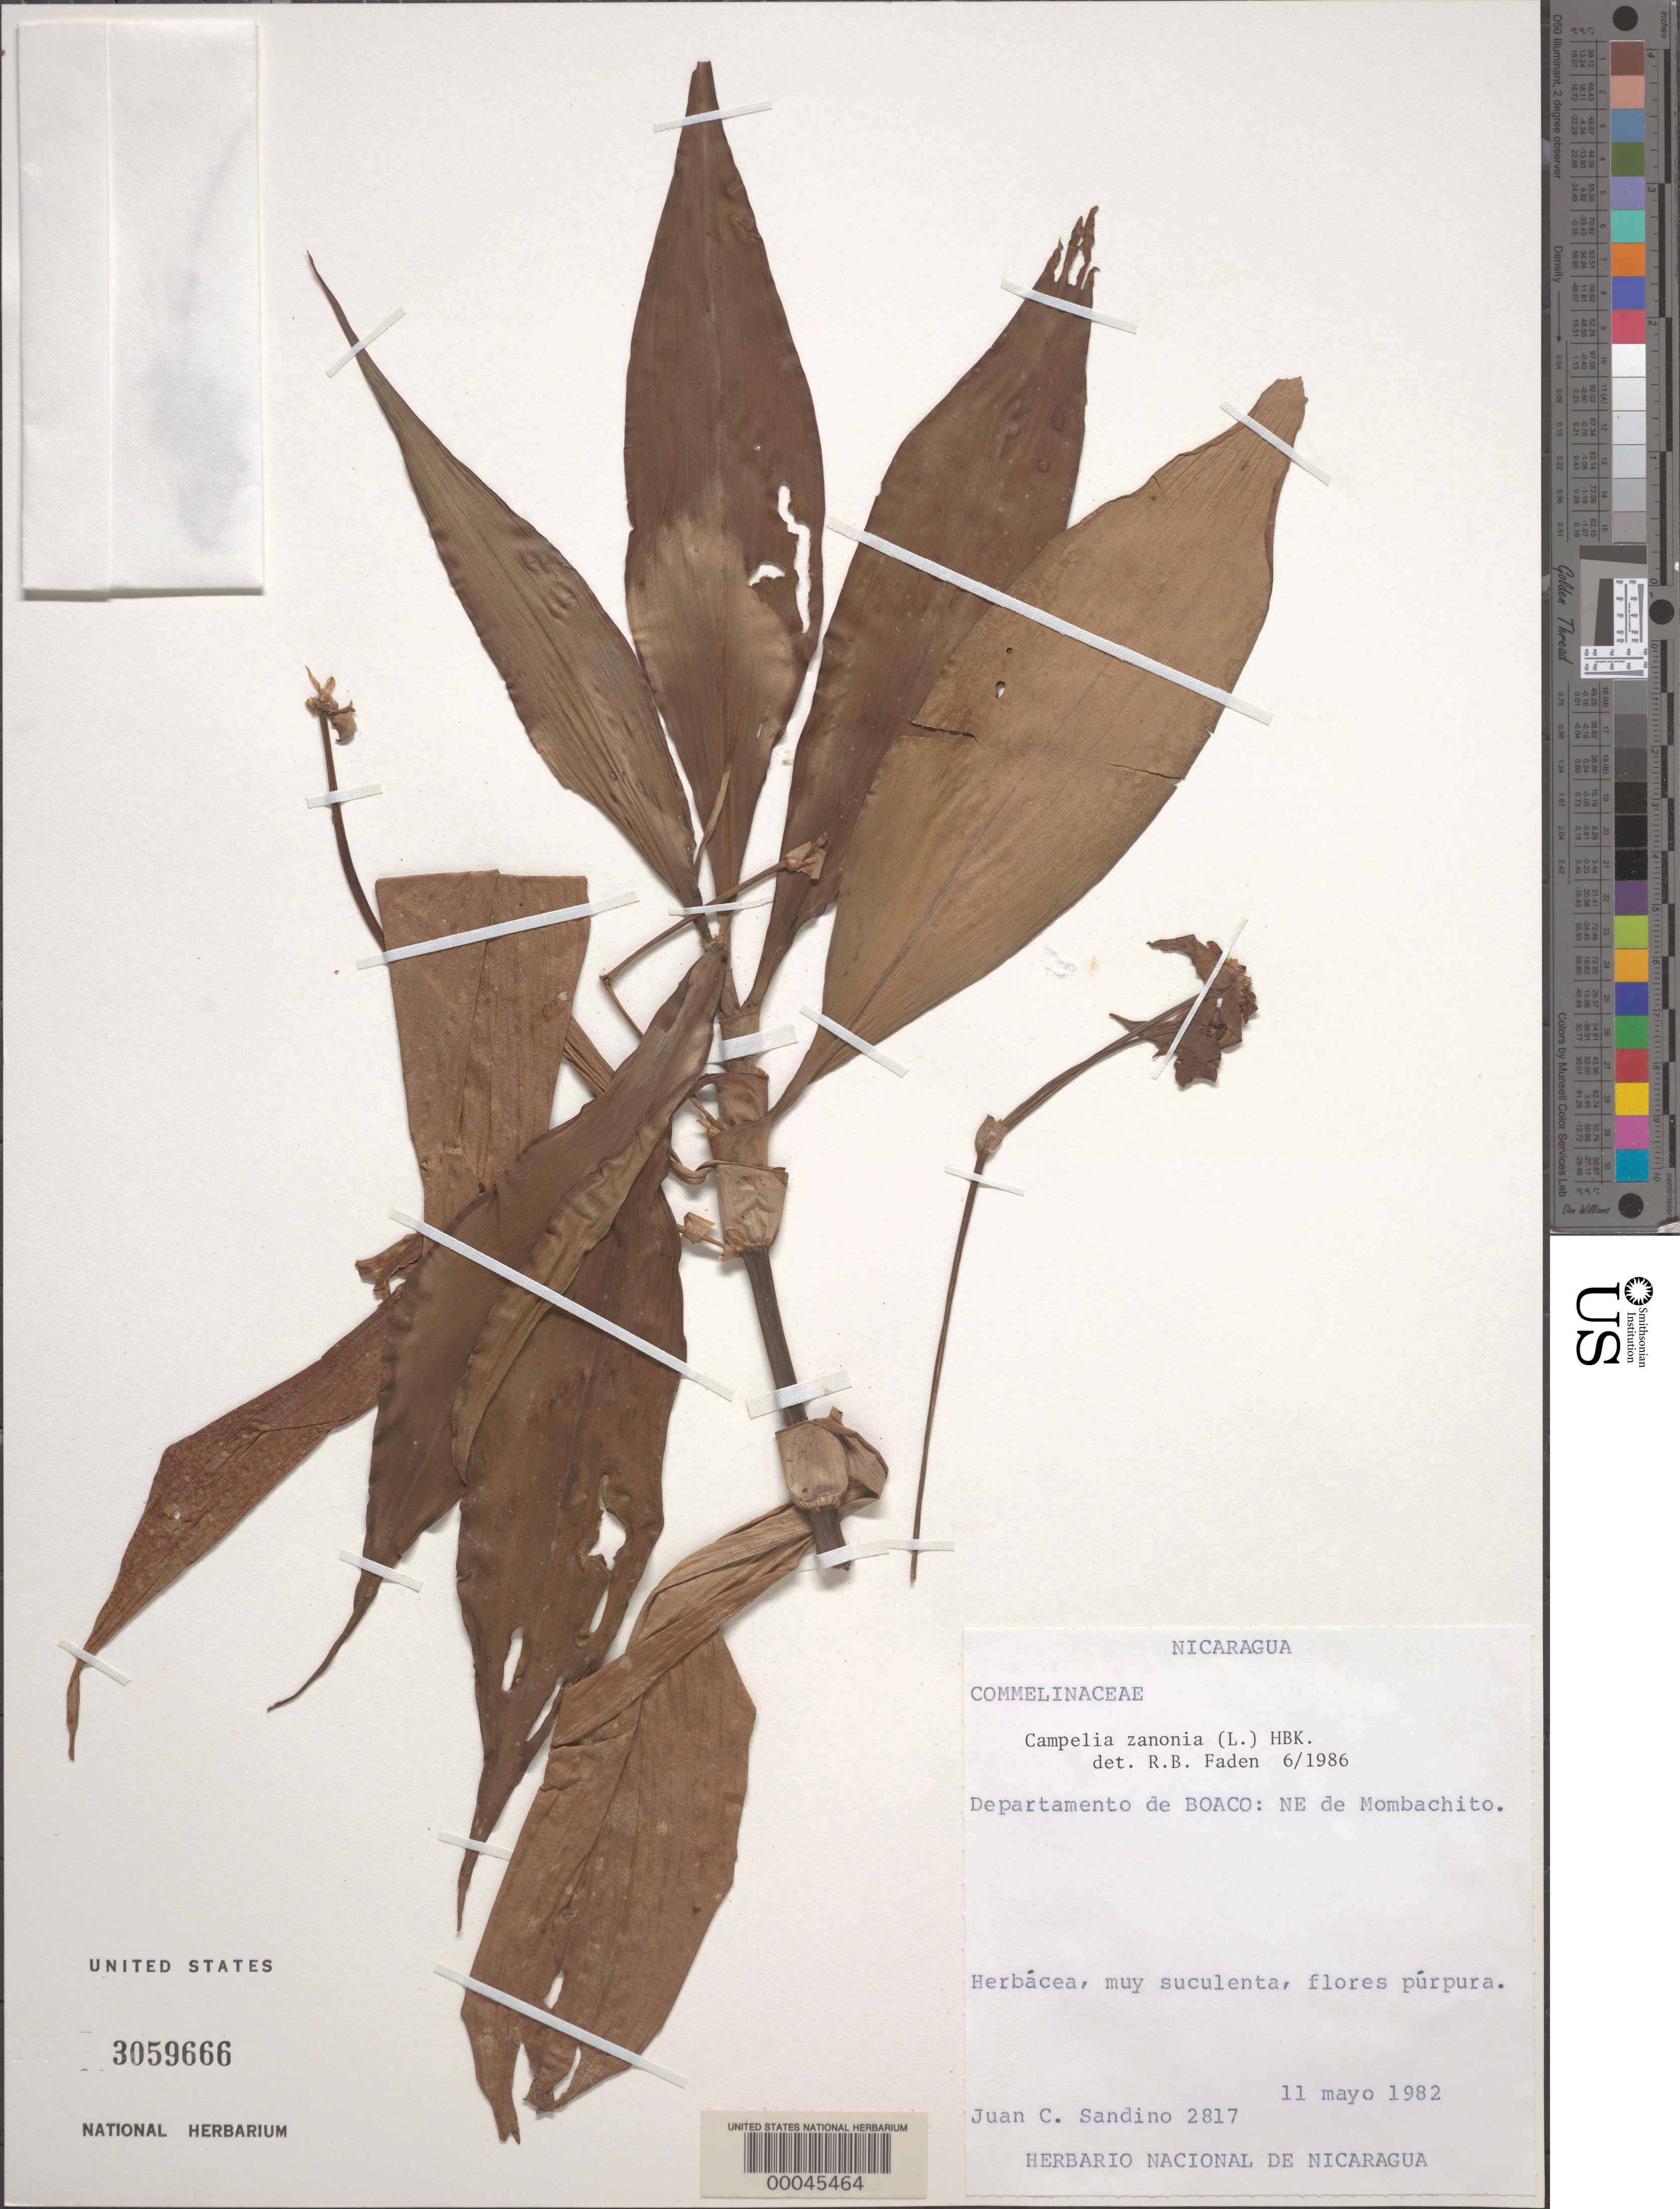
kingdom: Plantae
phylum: Tracheophyta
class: Liliopsida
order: Commelinales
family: Commelinaceae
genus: Tradescantia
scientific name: Tradescantia zanonia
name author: (L.) Sw.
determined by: Faden, Robert B., (US), Smithsonian Institution - National Museum of Natural History (UNITED STATES)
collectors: J. Sandino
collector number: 2817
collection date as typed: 11 May 1982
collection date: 1982-05-11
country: Nicaragua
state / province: Boaco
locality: Ne of mombachito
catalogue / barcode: US 3059666